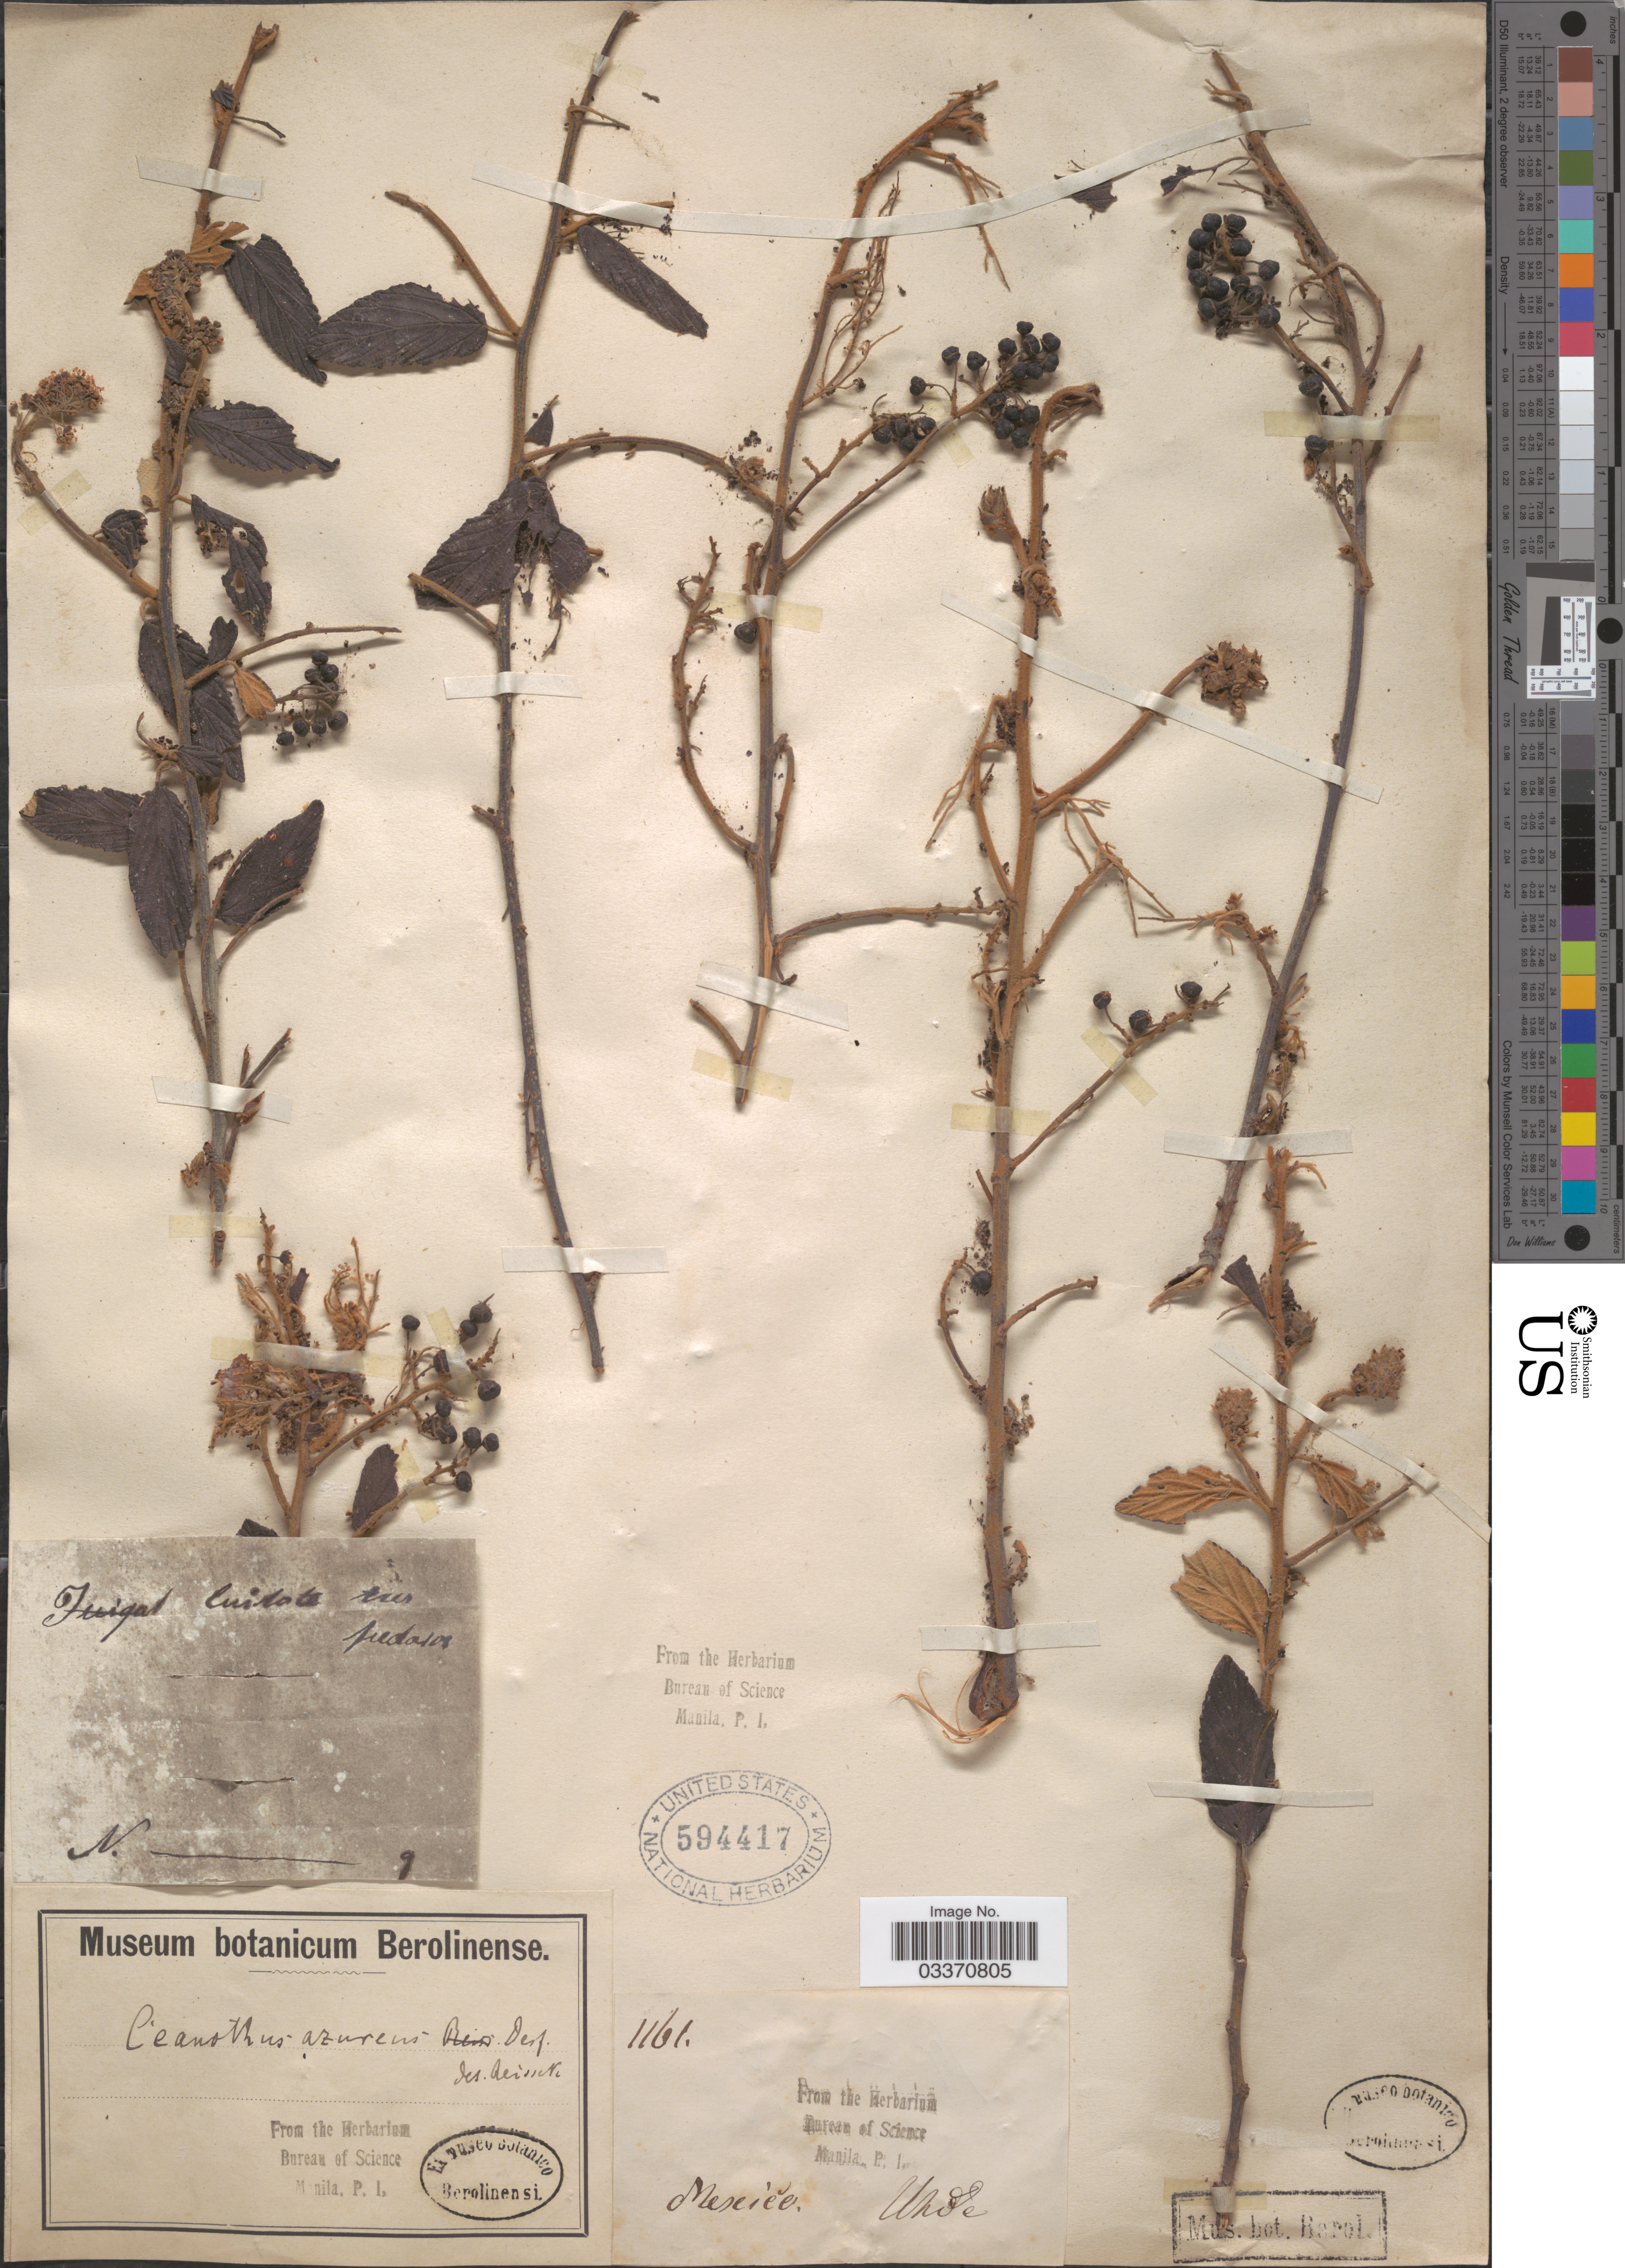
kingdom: Plantae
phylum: Tracheophyta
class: Magnoliopsida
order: Rosales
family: Rhamnaceae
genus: Ceanothus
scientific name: Ceanothus caeruleus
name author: Lag.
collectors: Uhde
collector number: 1161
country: Mexico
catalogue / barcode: US 594417